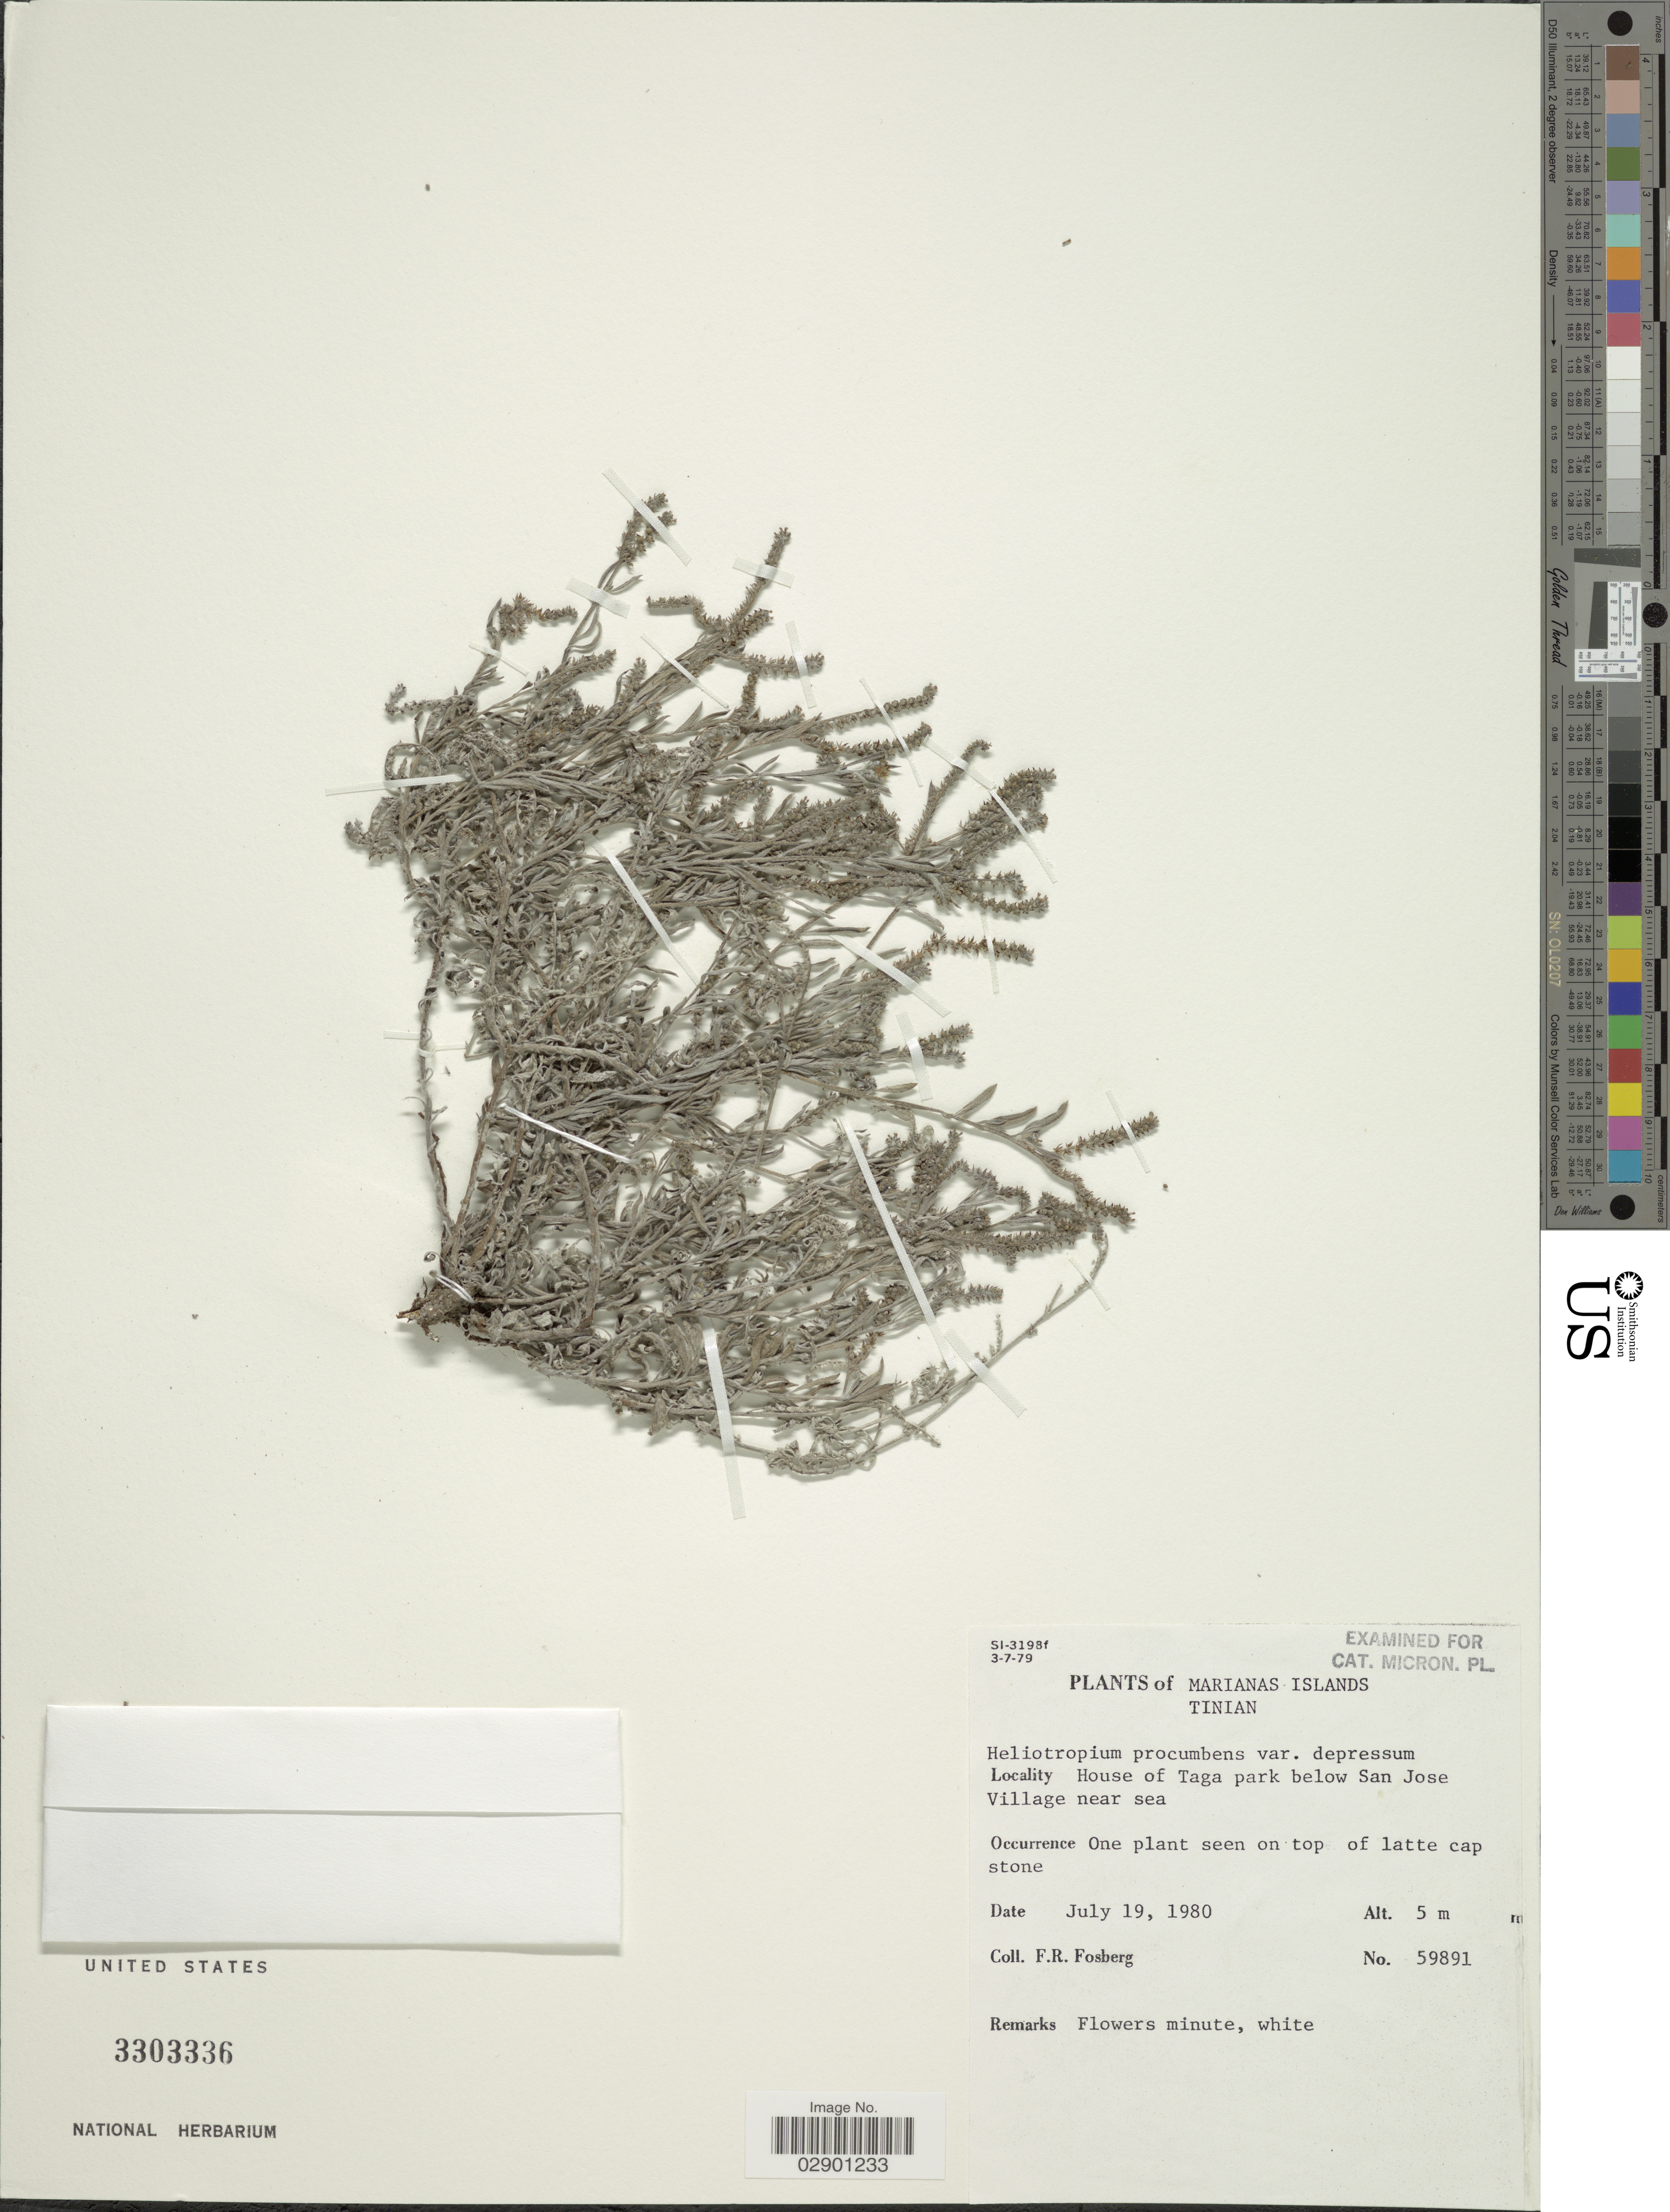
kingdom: Plantae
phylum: Tracheophyta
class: Magnoliopsida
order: Boraginales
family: Heliotropiaceae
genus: Heliotropium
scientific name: Heliotropium procumbens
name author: Mill.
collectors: F. R. Fosberg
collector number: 59891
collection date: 1980-07-19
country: Northern Mariana Islands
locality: Marianas Islands. Tinian. House of Taga park below San Jose Village near sea.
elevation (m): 5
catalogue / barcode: US 3303336